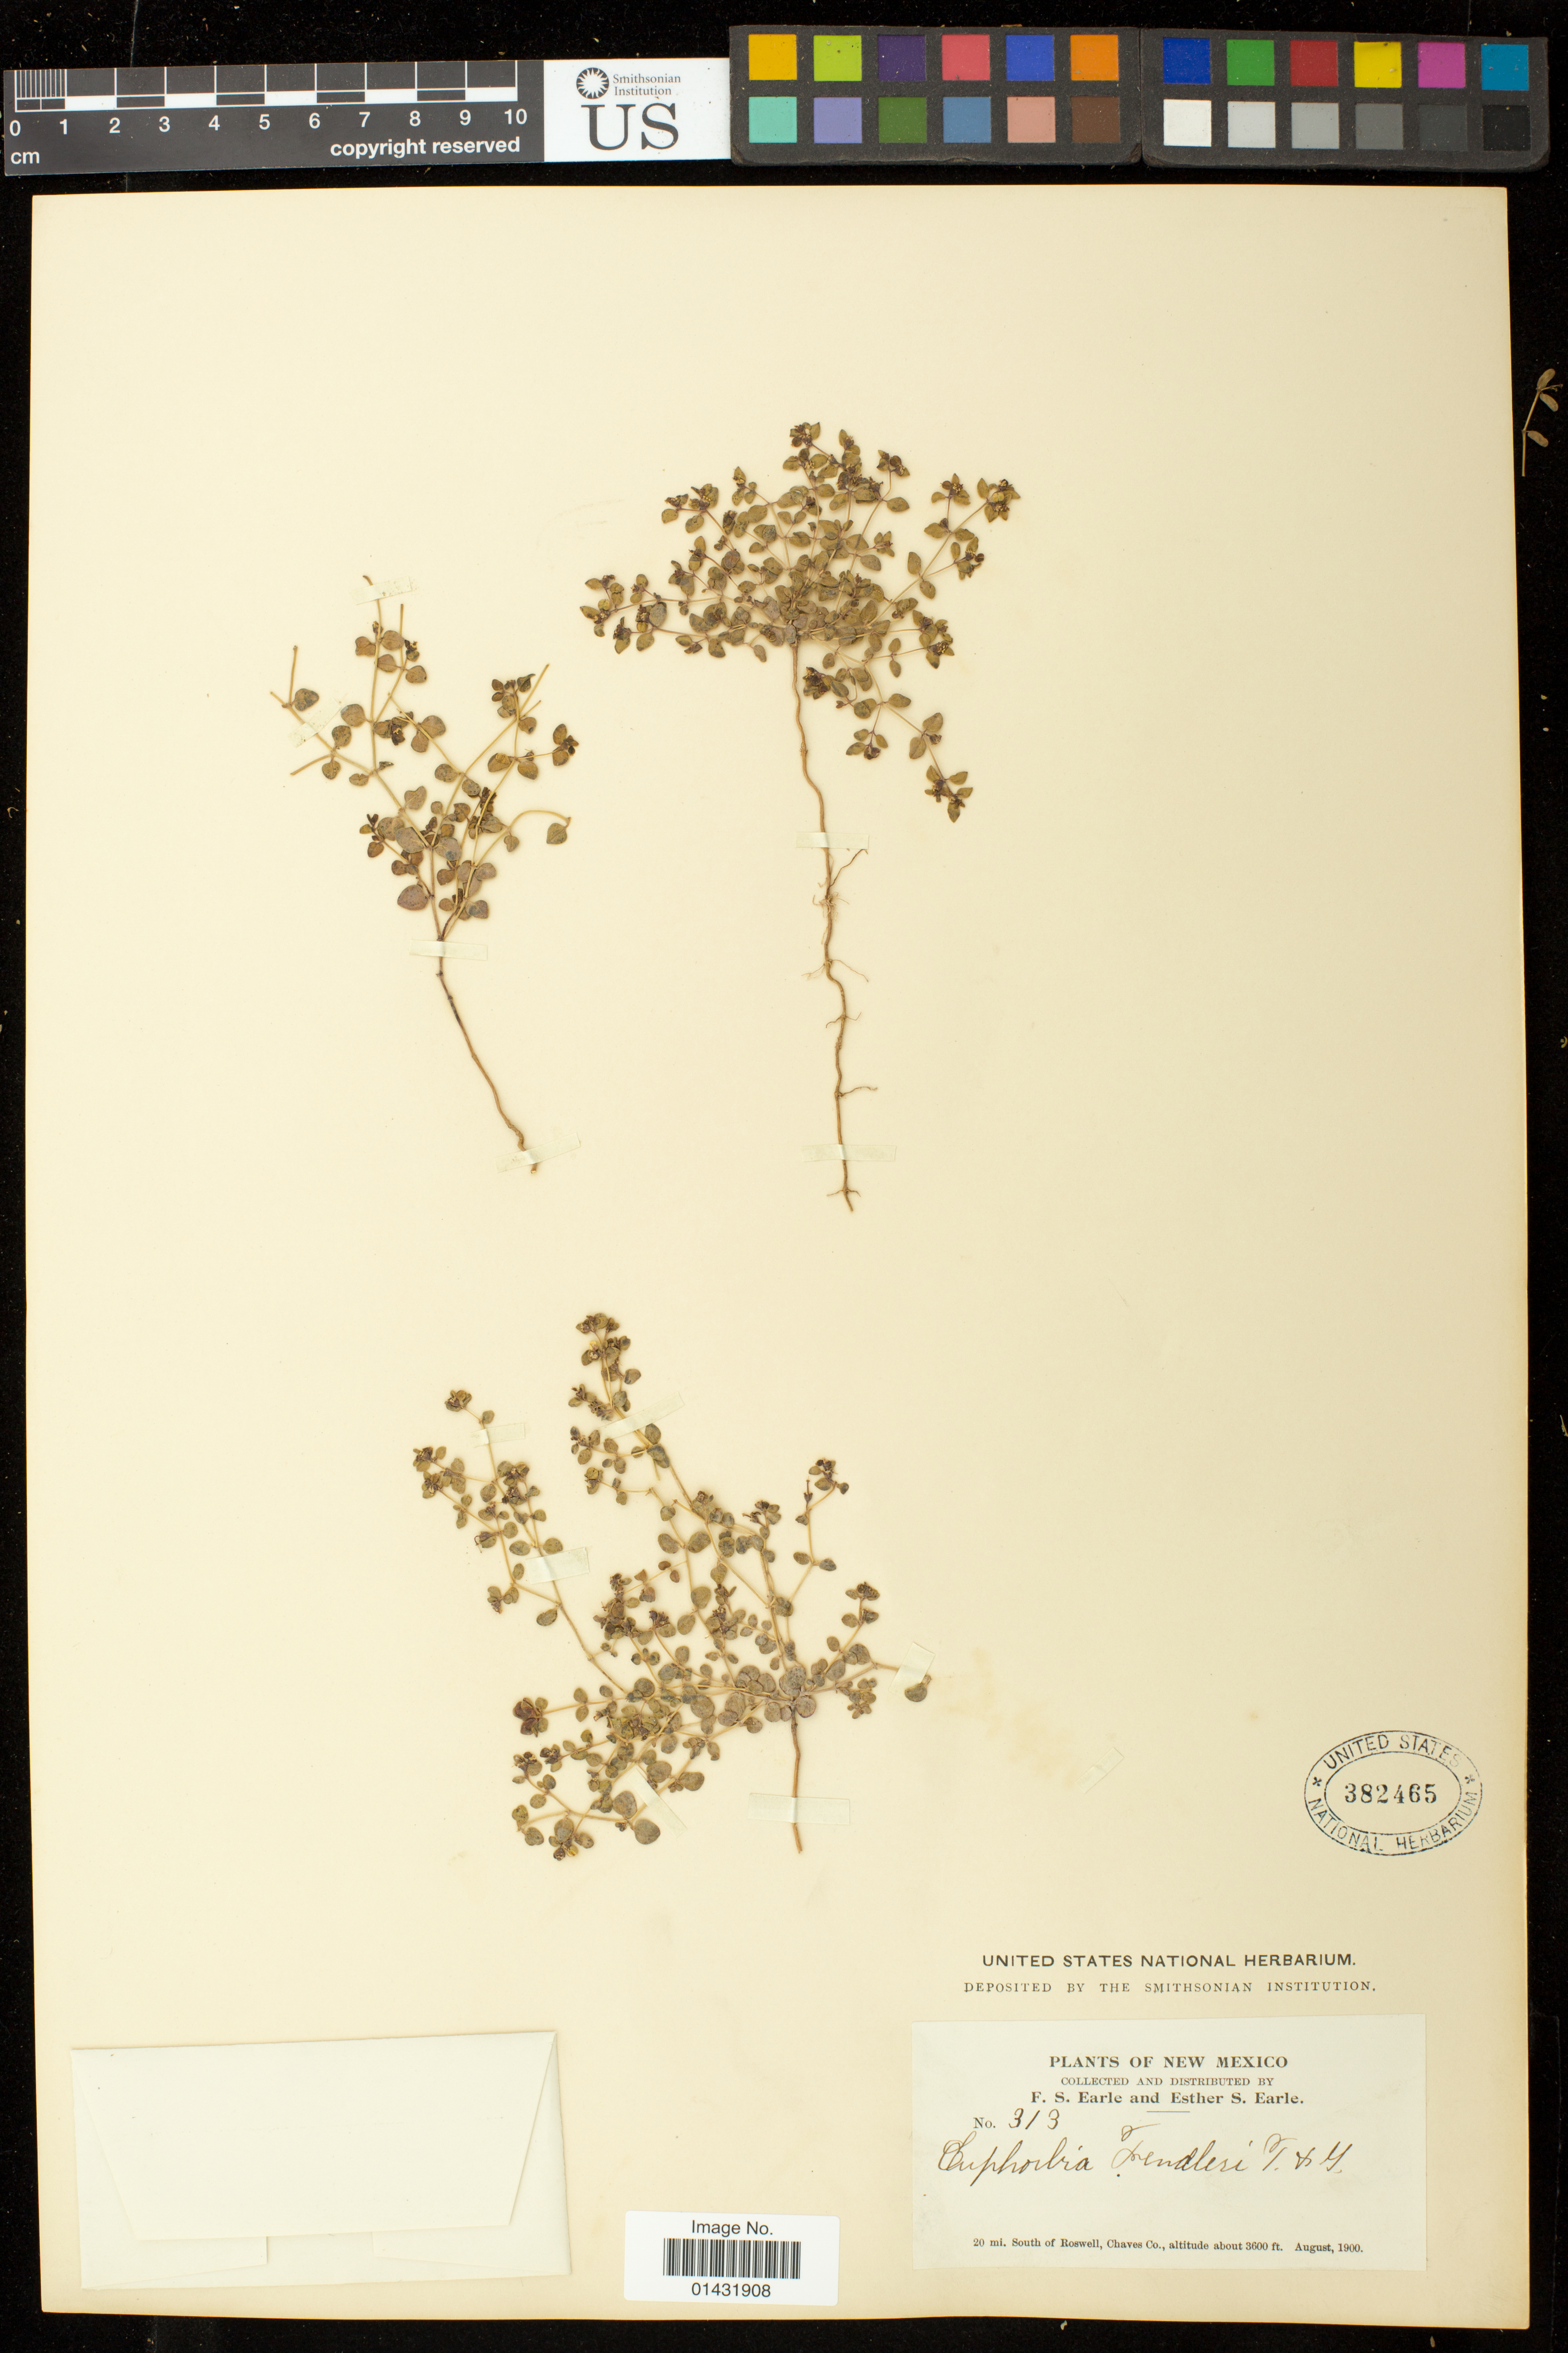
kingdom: Plantae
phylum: Tracheophyta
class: Magnoliopsida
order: Malpighiales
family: Euphorbiaceae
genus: Euphorbia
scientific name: Euphorbia fendleri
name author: Torr. & A. Gray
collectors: F. S. Earle & E. S. Earle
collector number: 313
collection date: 1900-08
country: United States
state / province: New Mexico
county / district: Chaves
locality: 20 mi. South of Roswell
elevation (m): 1097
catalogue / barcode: US 382465